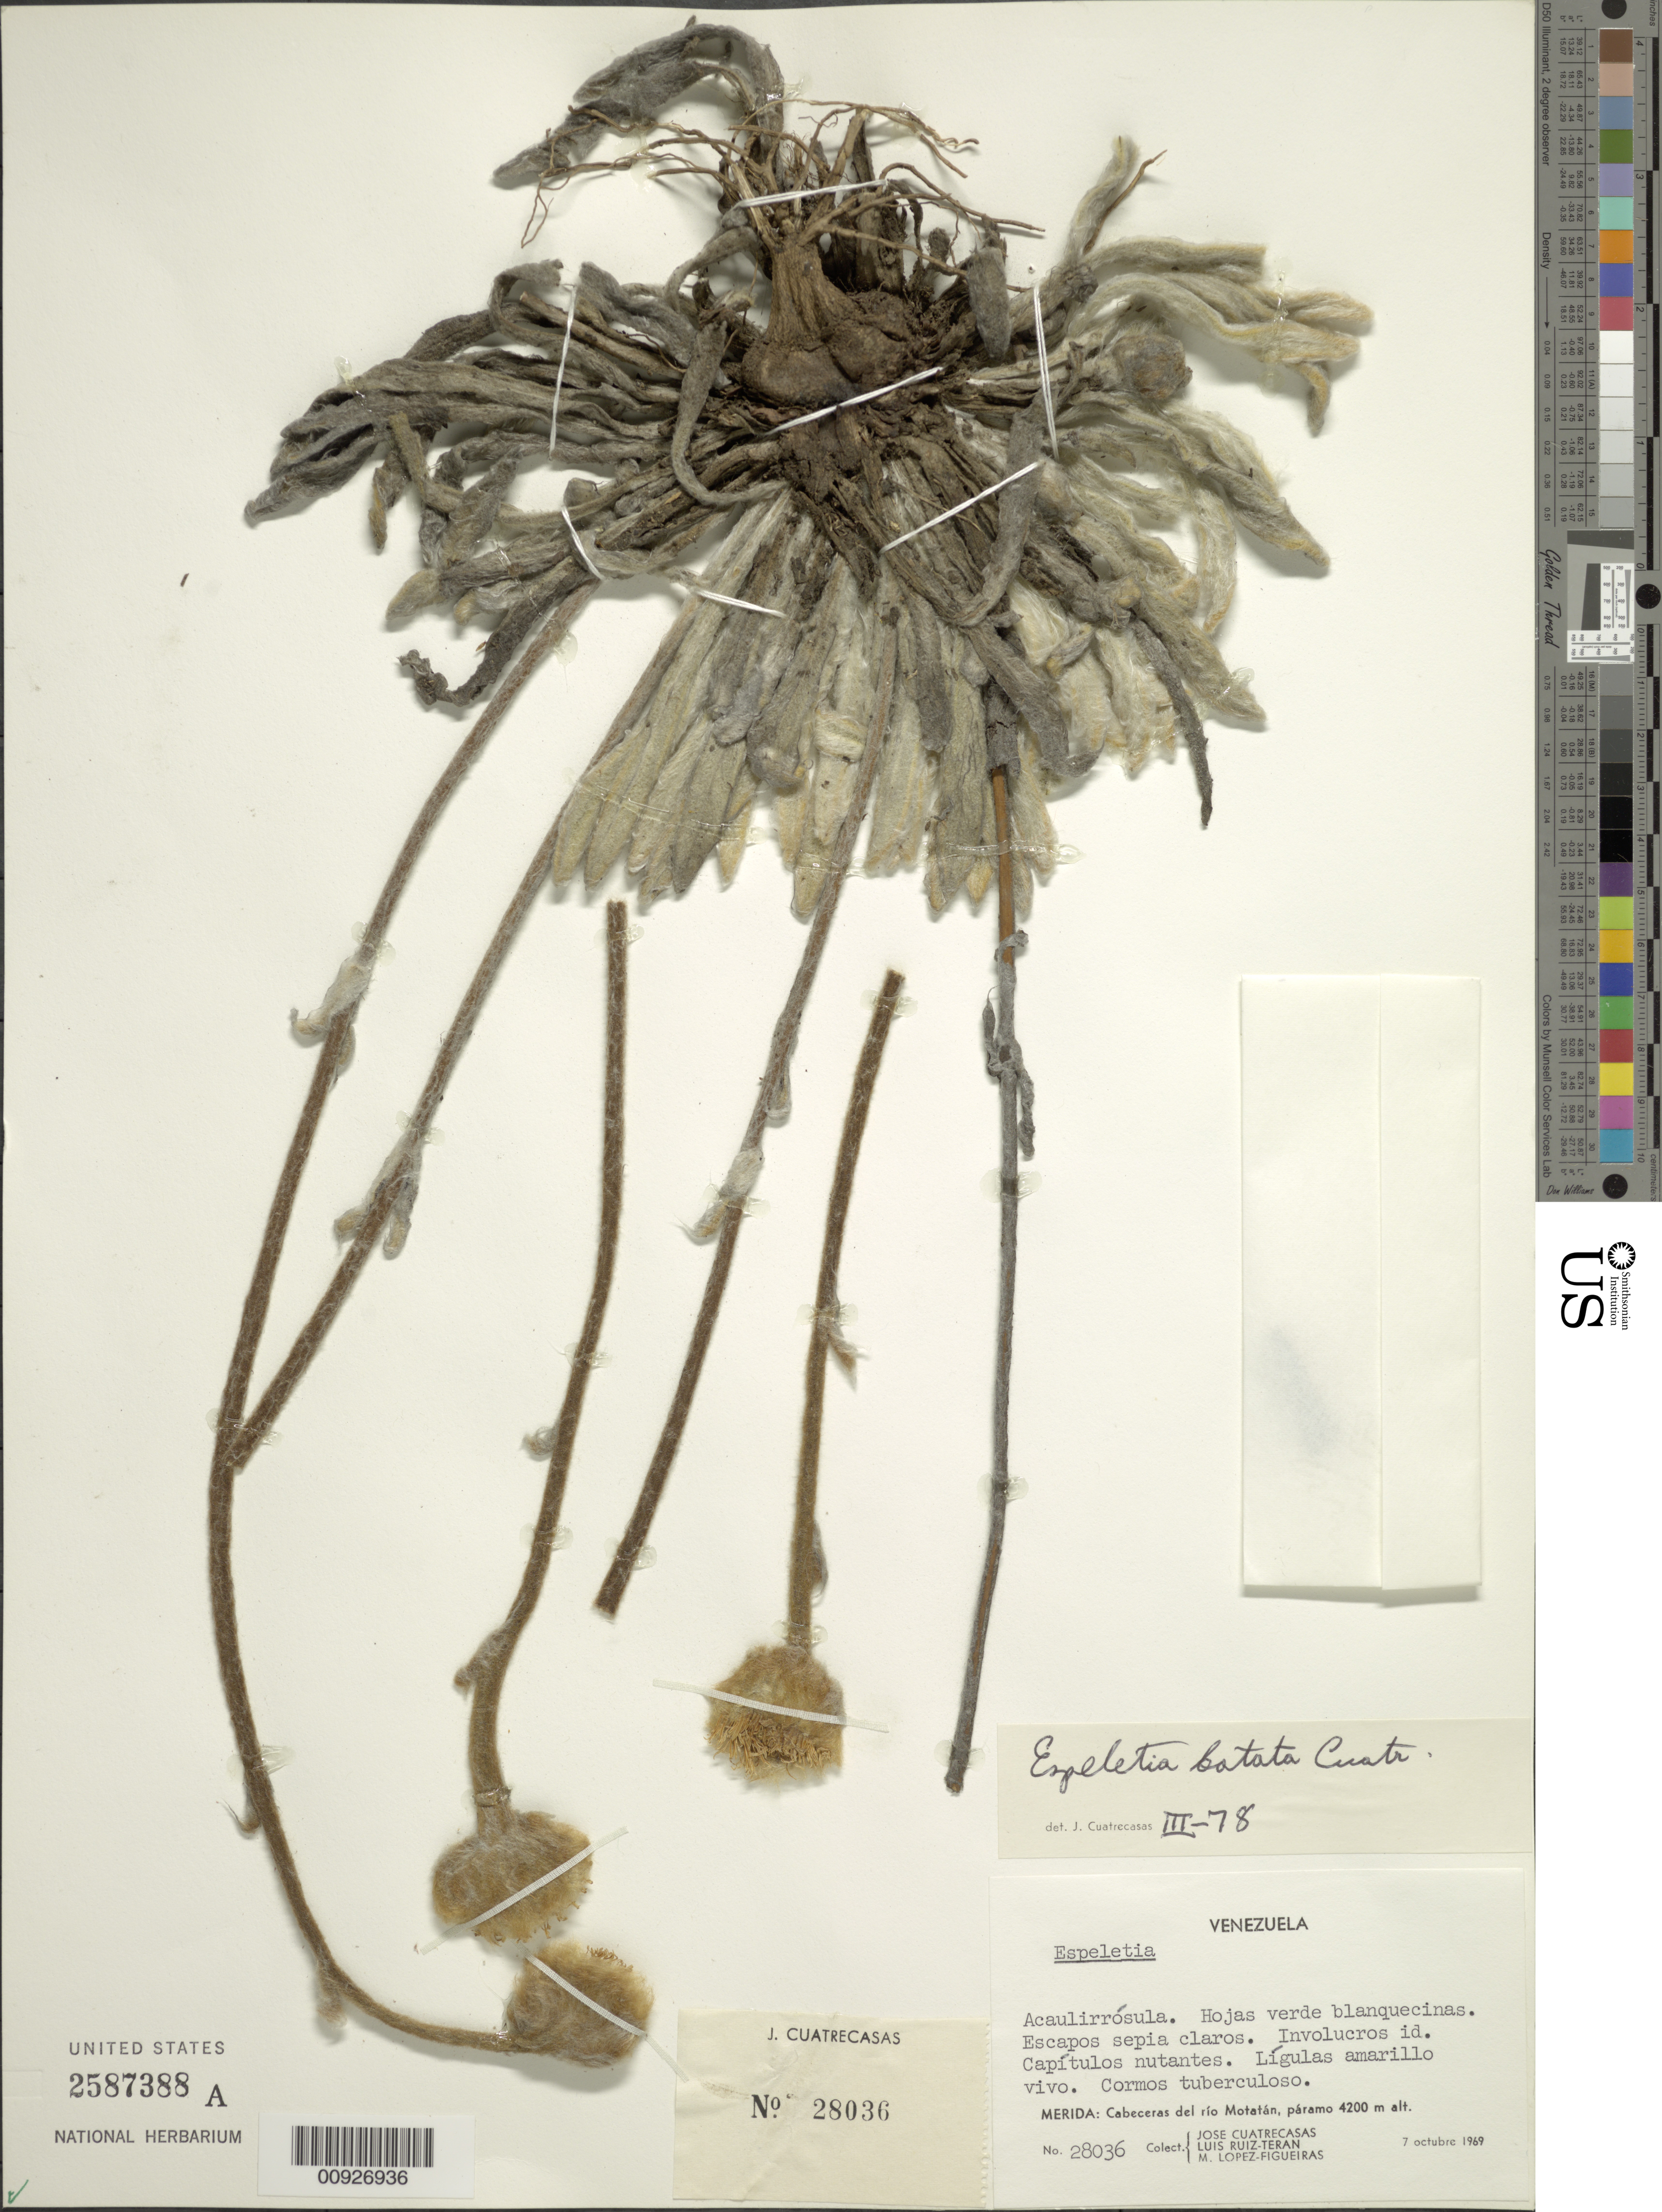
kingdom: Plantae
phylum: Tracheophyta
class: Magnoliopsida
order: Asterales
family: Asteraceae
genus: Espeletia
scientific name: Espeletia batata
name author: Cuatrec.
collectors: J. Cuatrecasas, L. E. Ruíz-Terán & M. López Figueiras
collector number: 28036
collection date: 1969-10-07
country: Venezuela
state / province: Mérida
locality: Cabeceras del Río Motatán, páramo.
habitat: Páramo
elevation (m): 4200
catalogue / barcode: US 2587388A